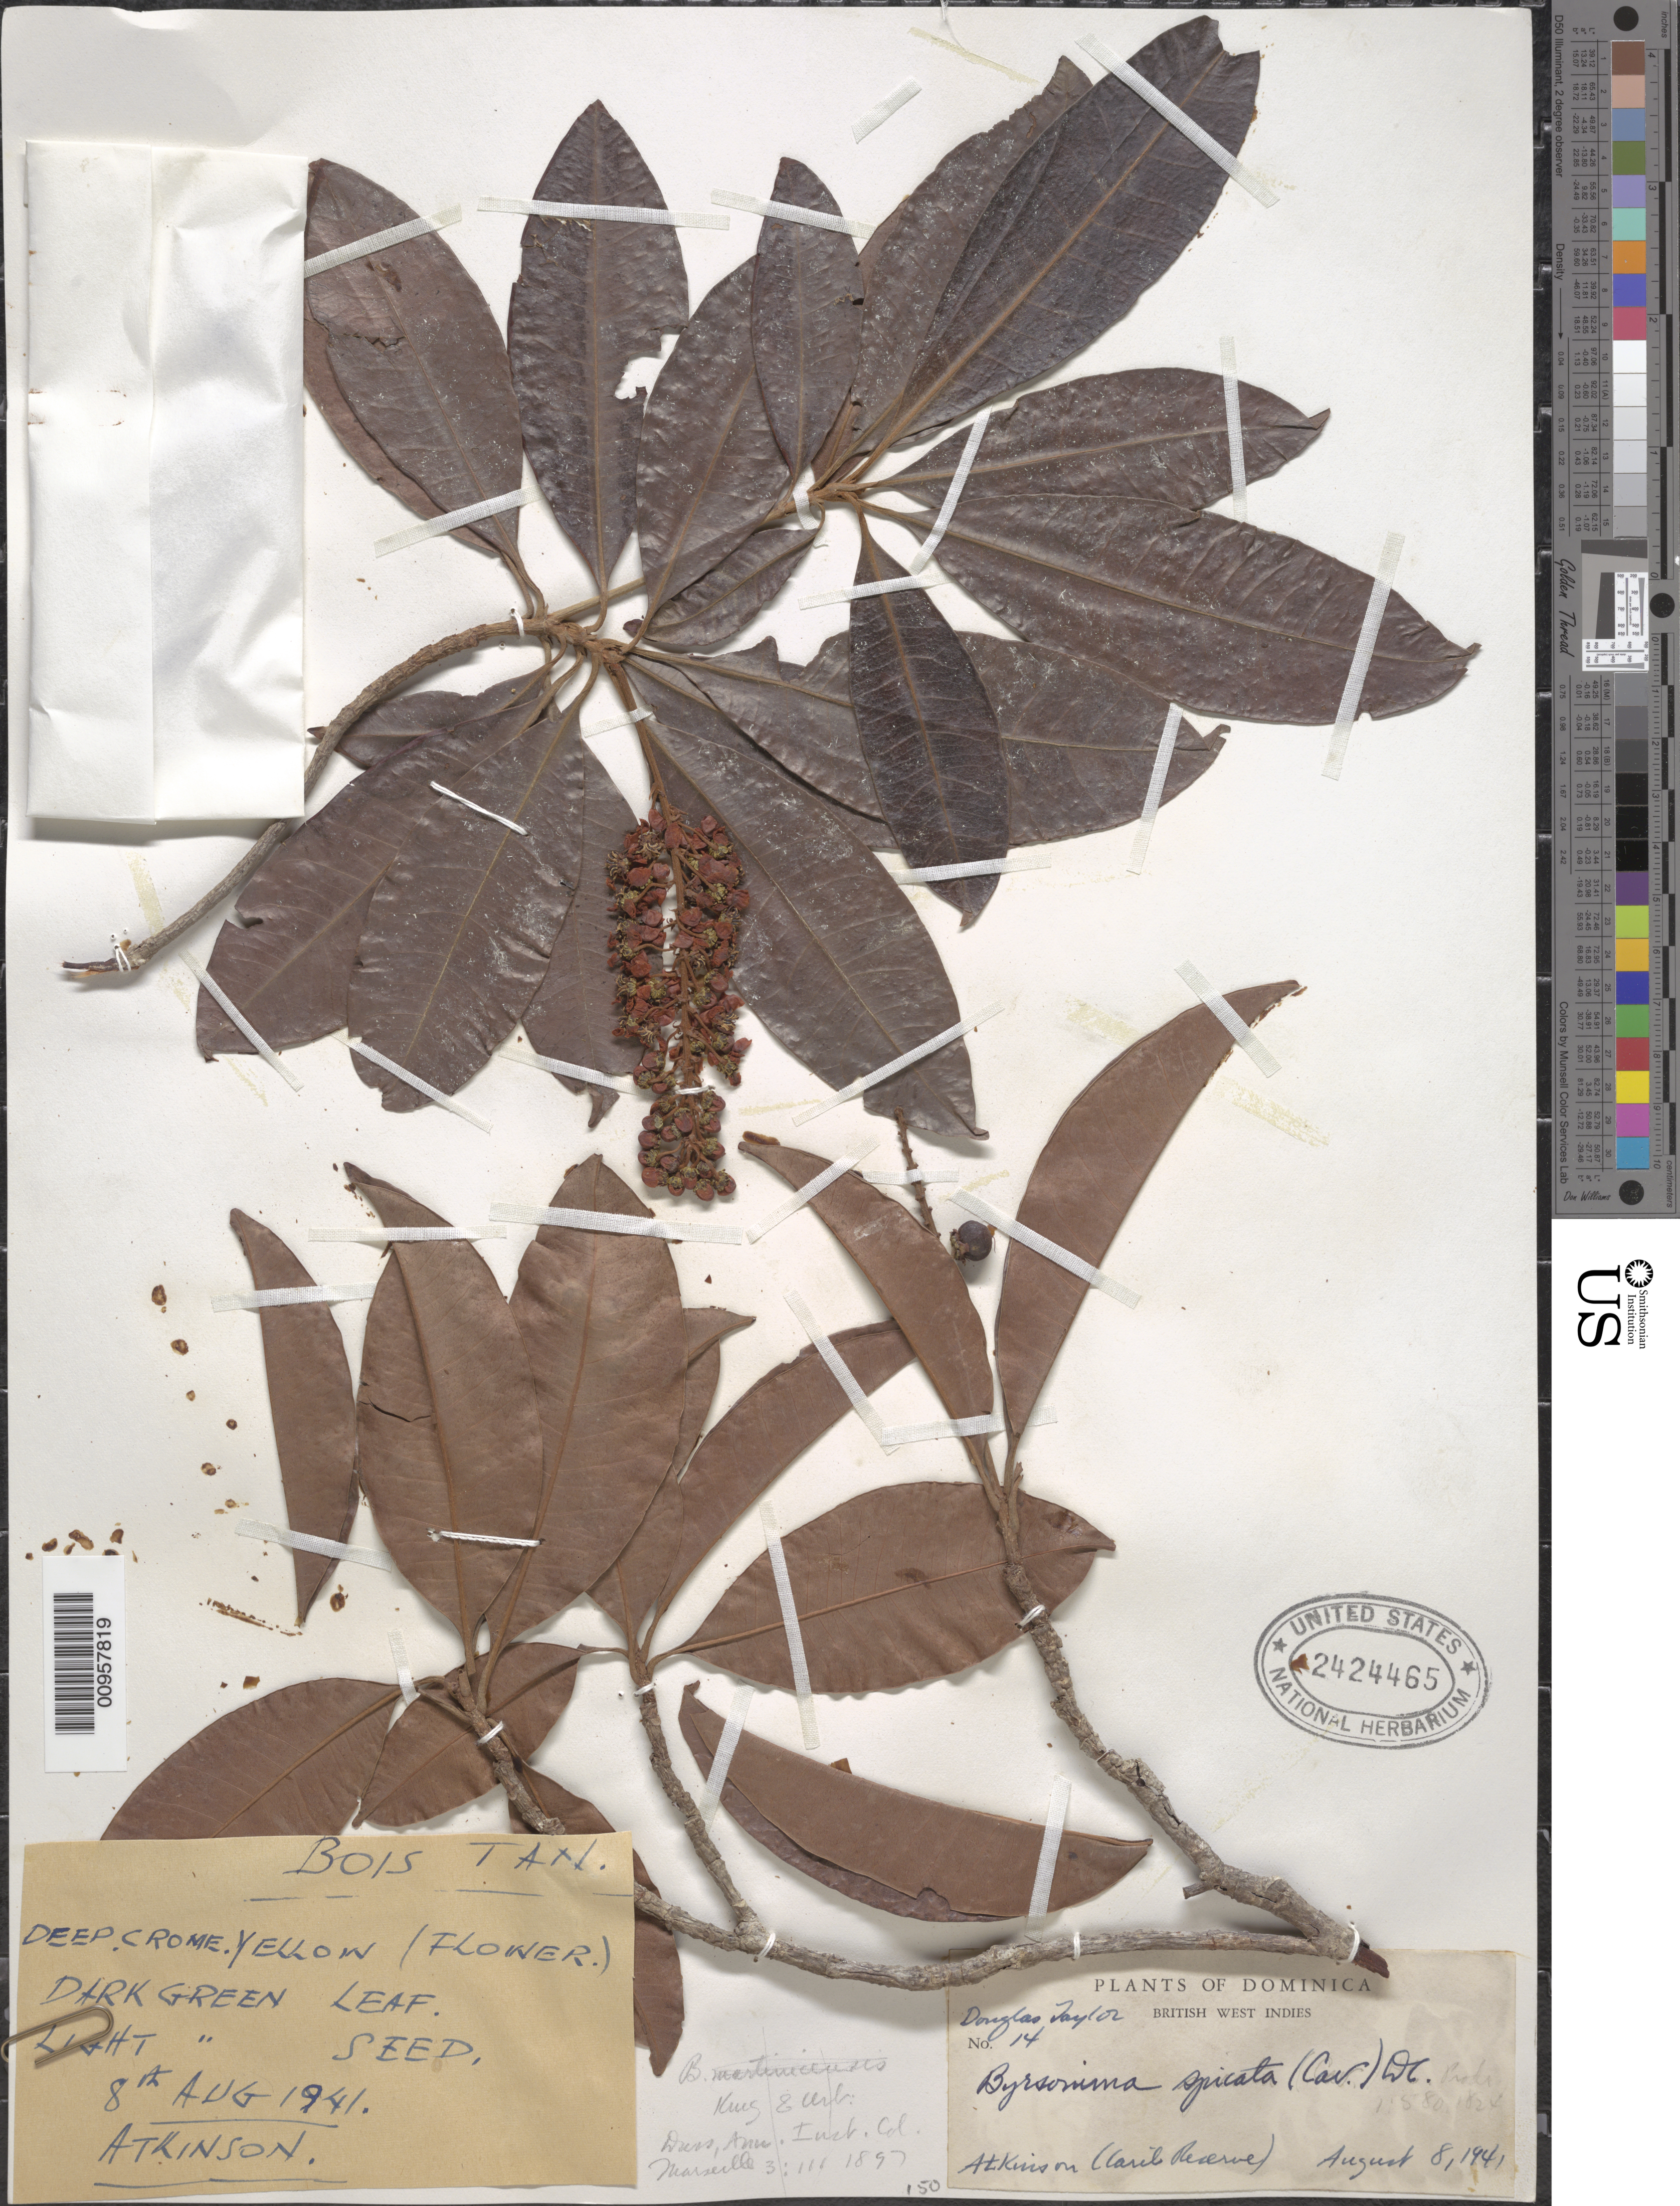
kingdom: Plantae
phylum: Tracheophyta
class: Magnoliopsida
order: Malpighiales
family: Malpighiaceae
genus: Byrsonima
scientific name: Byrsonima spicata (Cav.) DC.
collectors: D. Taylor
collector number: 14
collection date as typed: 08 Aug 1941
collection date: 1941-08-08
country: Dominica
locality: Atkinson (Carib Reserve)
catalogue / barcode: US 2424465